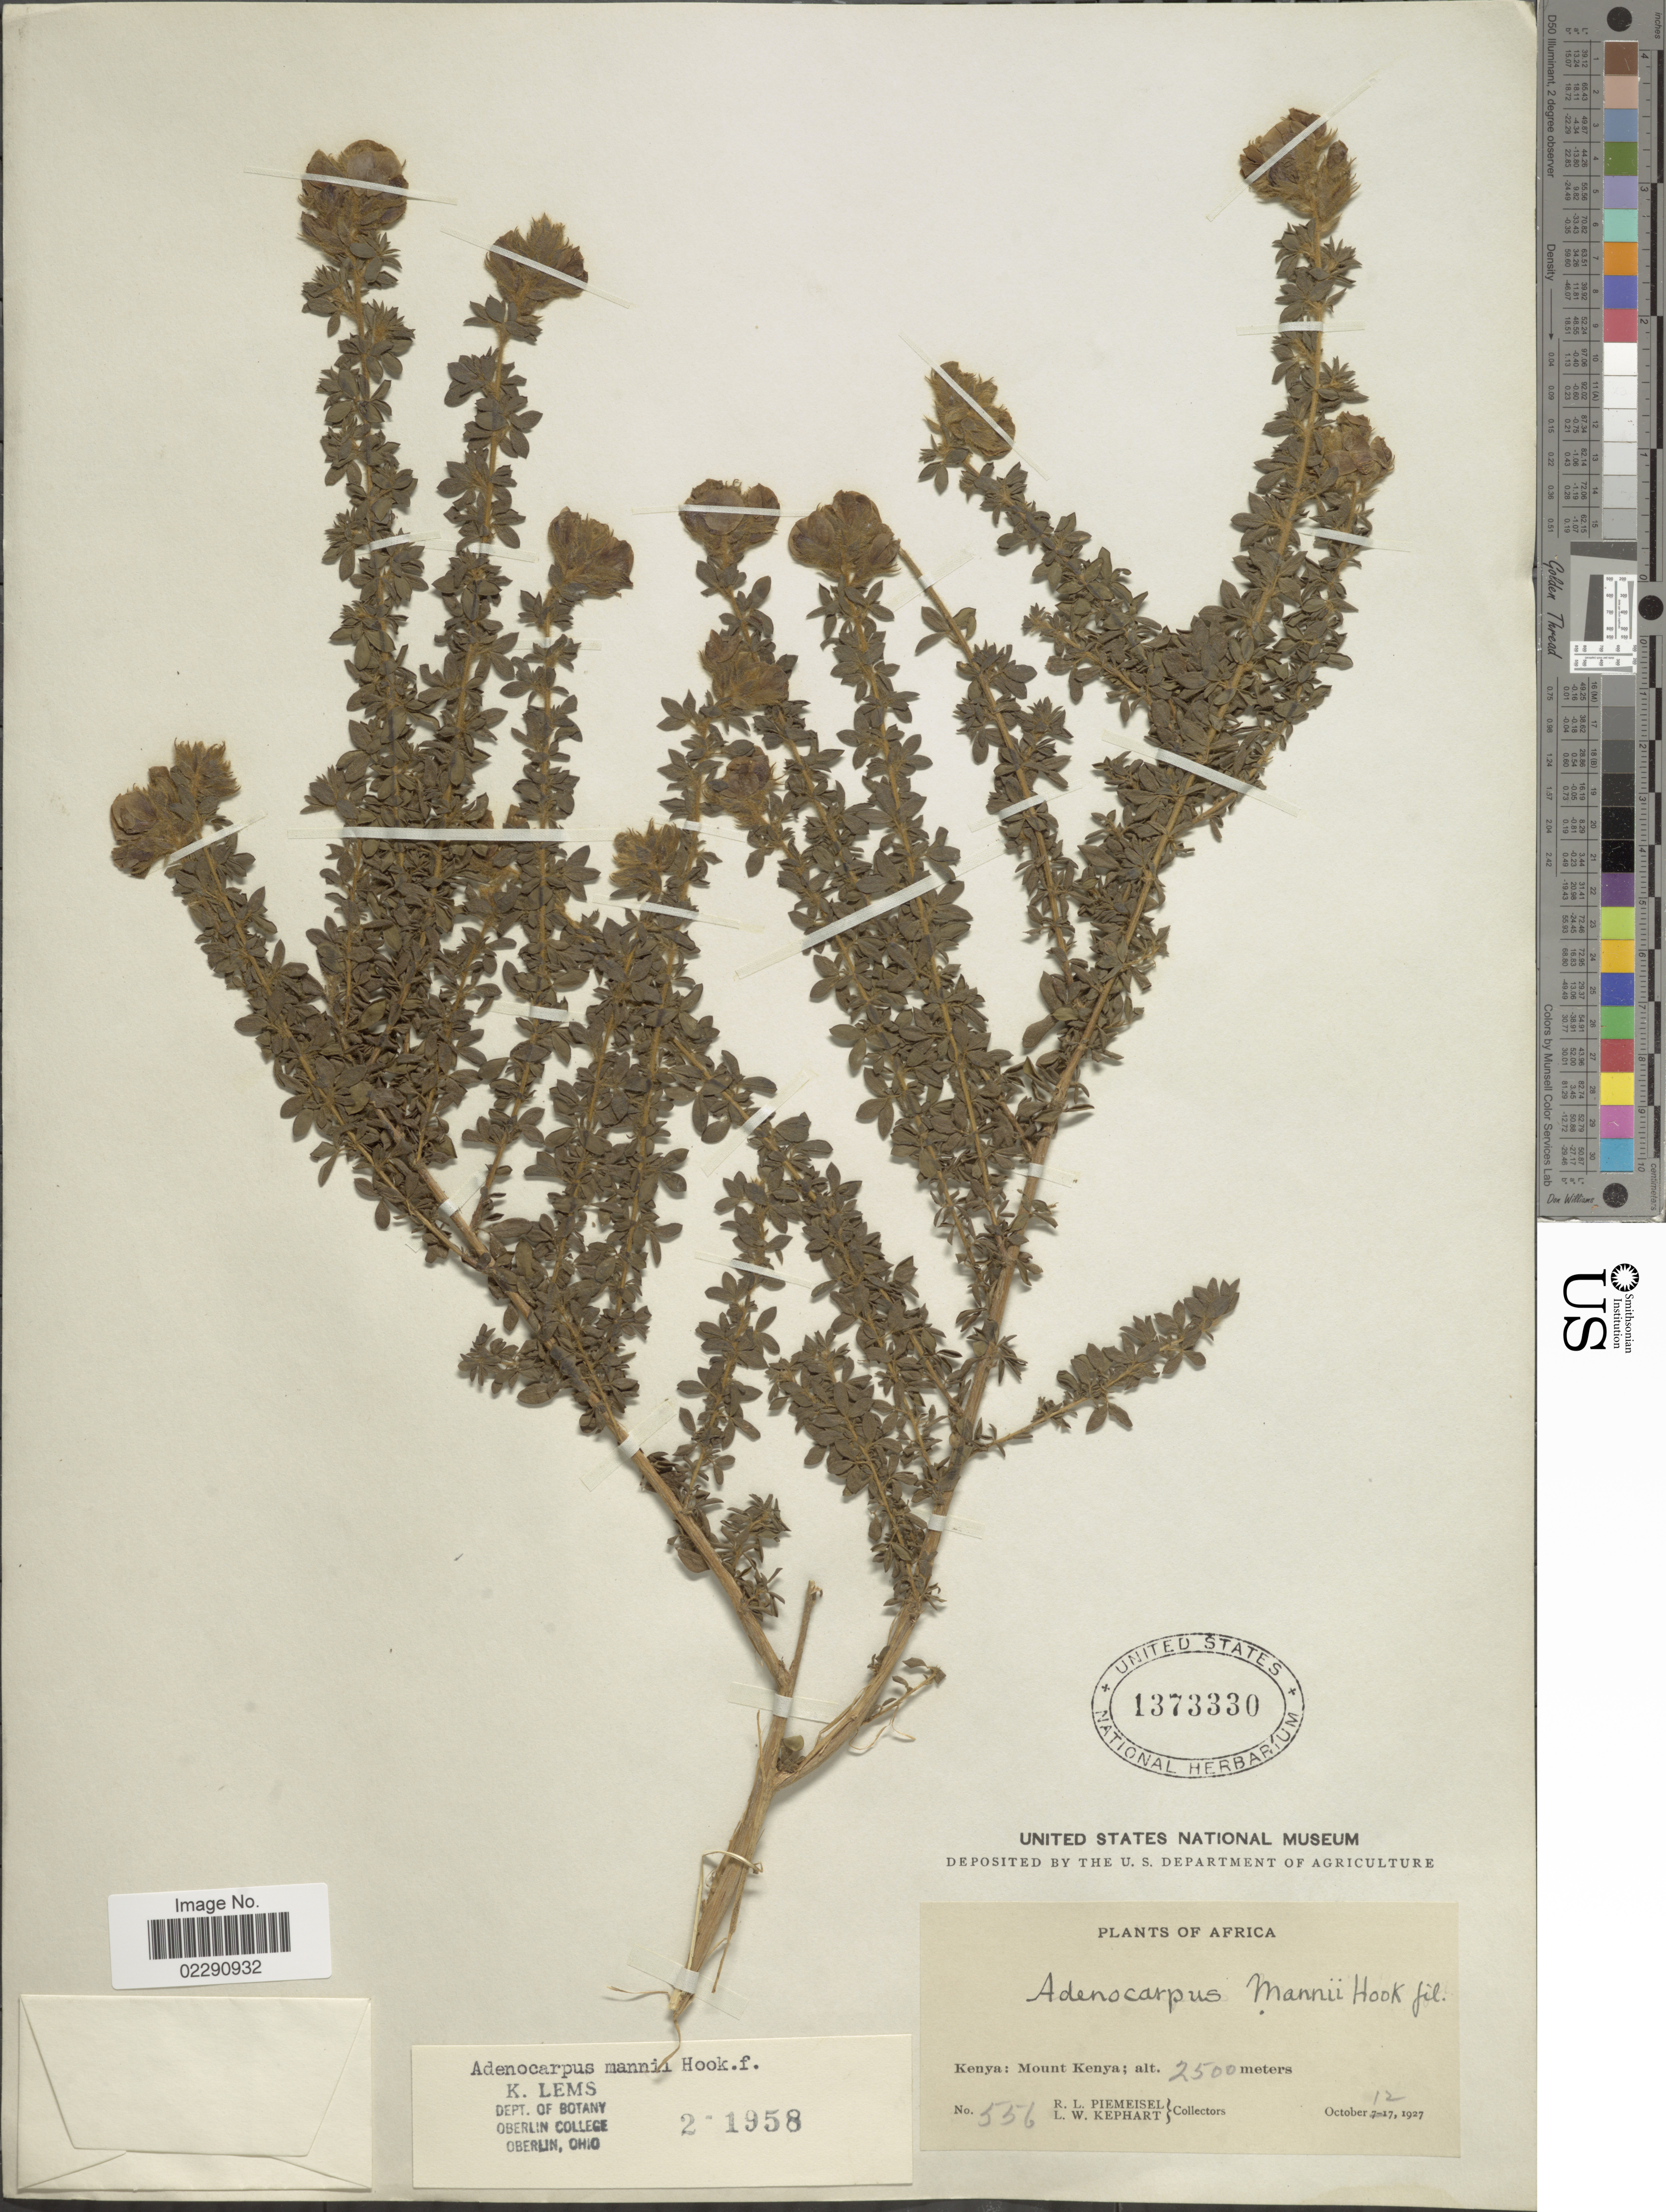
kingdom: Plantae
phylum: Tracheophyta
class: Magnoliopsida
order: Fabales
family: Fabaceae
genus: Adenocarpus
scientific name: Adenocarpus mannii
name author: (Hook. f.) Hook. f.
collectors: R. L. Piemeisel & L. W. Kephart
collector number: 556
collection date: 1927-10-12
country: Kenya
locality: Mount Kenya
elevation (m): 2500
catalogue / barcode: US 1373330